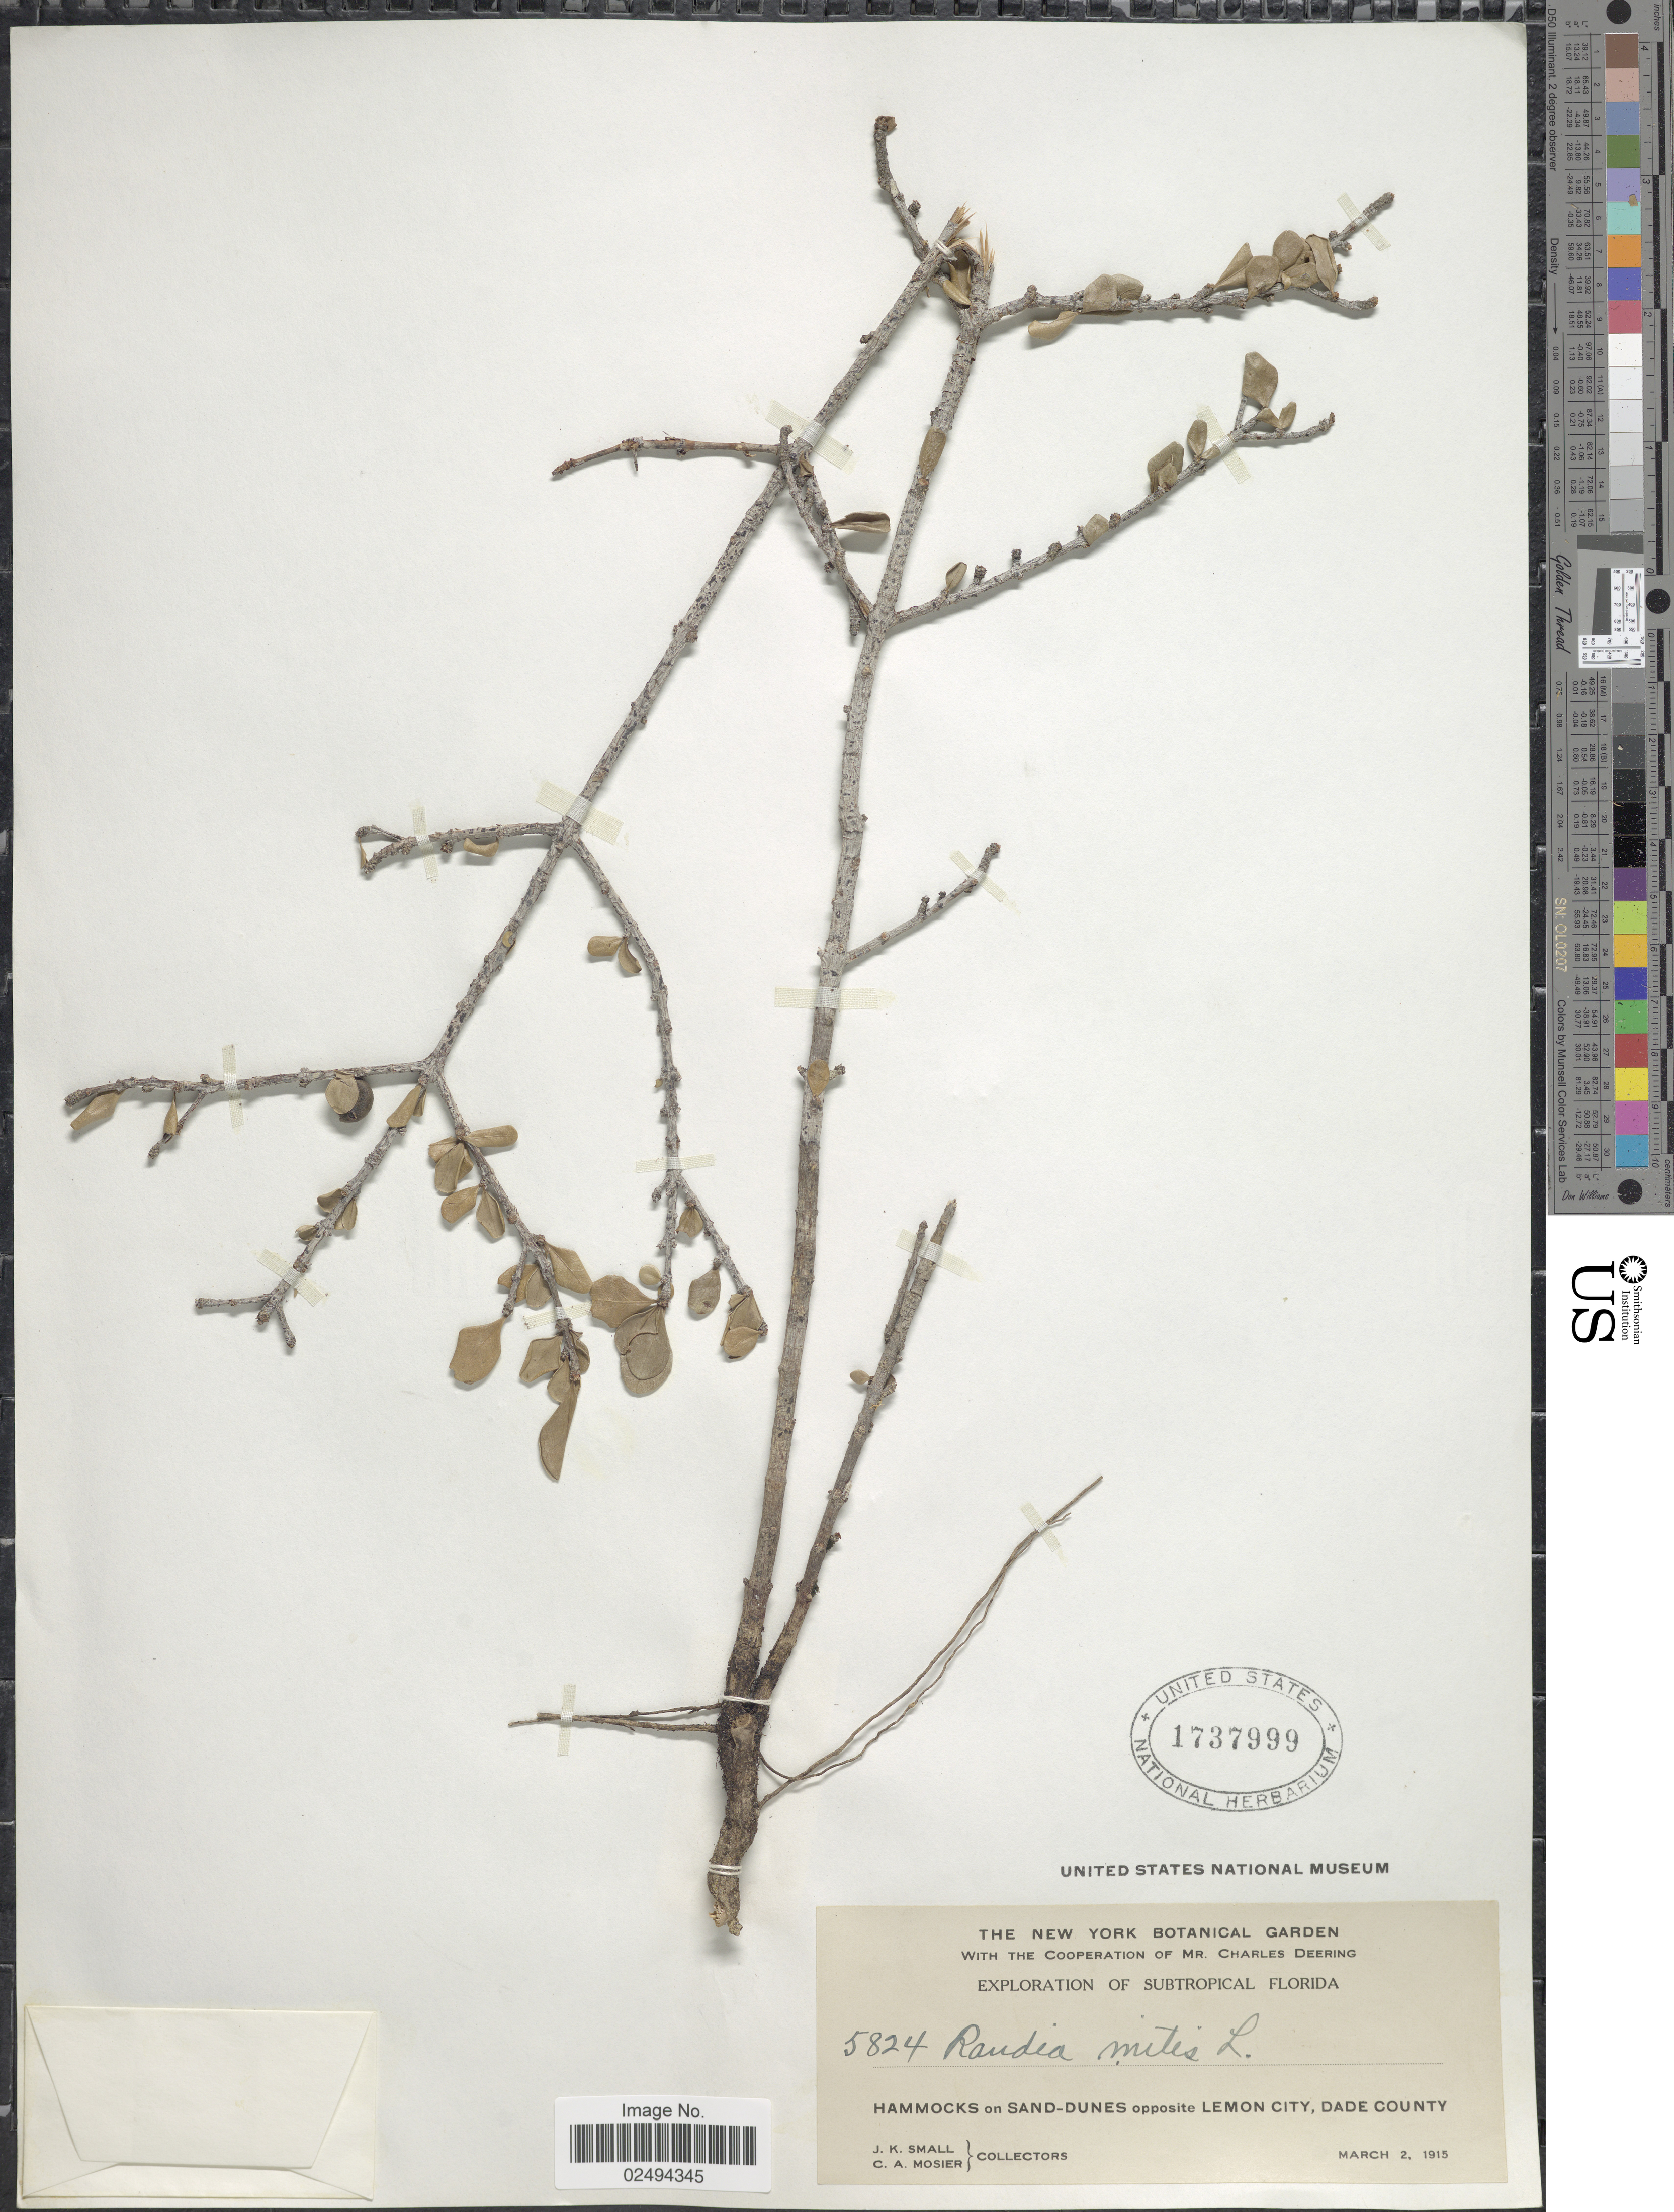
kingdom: Plantae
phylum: Tracheophyta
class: Magnoliopsida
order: Gentianales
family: Rubiaceae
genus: Randia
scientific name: Randia aculeata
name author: L.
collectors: J. K. Small & C. A. Mosier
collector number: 5824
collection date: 1915-03-02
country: United States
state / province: Florida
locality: Subtropical Florida, Hammocks on Sand-Dunes opposite Lemon City, Dade County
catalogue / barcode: US 1737999